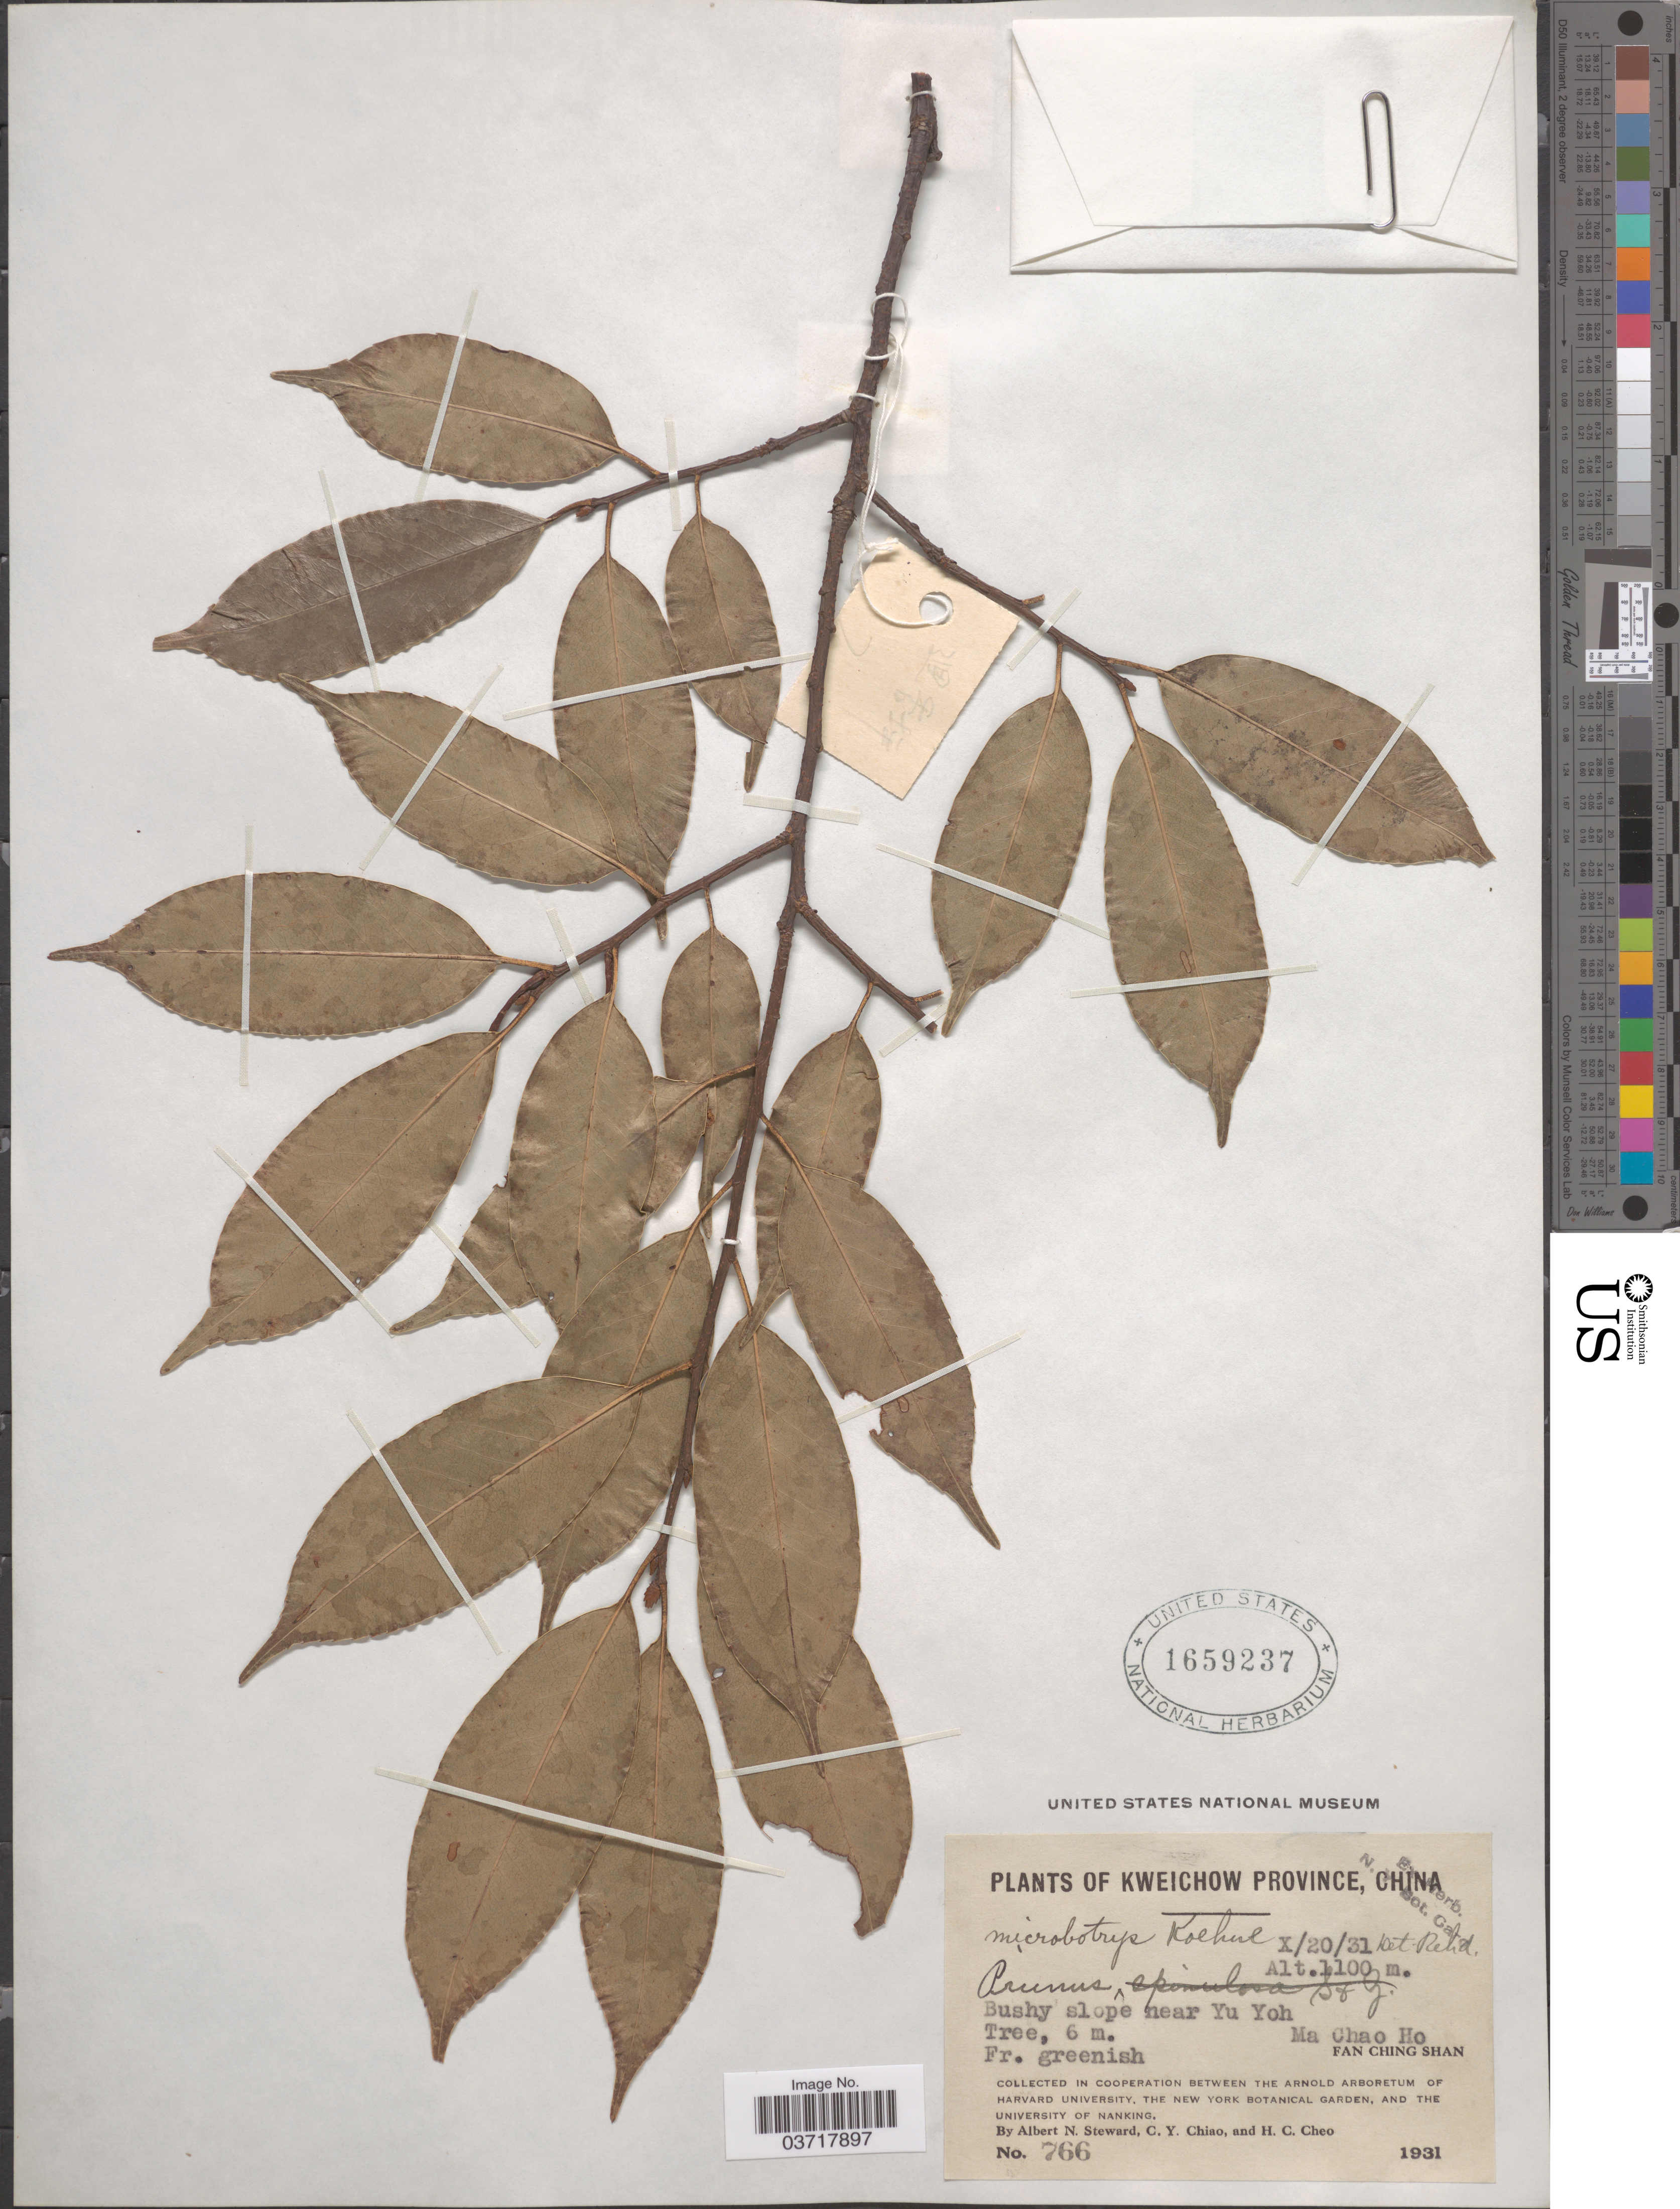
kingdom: Plantae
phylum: Tracheophyta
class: Magnoliopsida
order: Rosales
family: Rosaceae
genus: Prunus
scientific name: Prunus microbotrys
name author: Koehne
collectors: A. N. Steward, C. Y. Chiao & H. Cheo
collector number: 766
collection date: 1931-10-20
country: China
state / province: Guizhou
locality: Kweichow Province. Near Yu Yoh. Ma Chao Ho. Fan Ching Shan.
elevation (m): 1100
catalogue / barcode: US 1659237